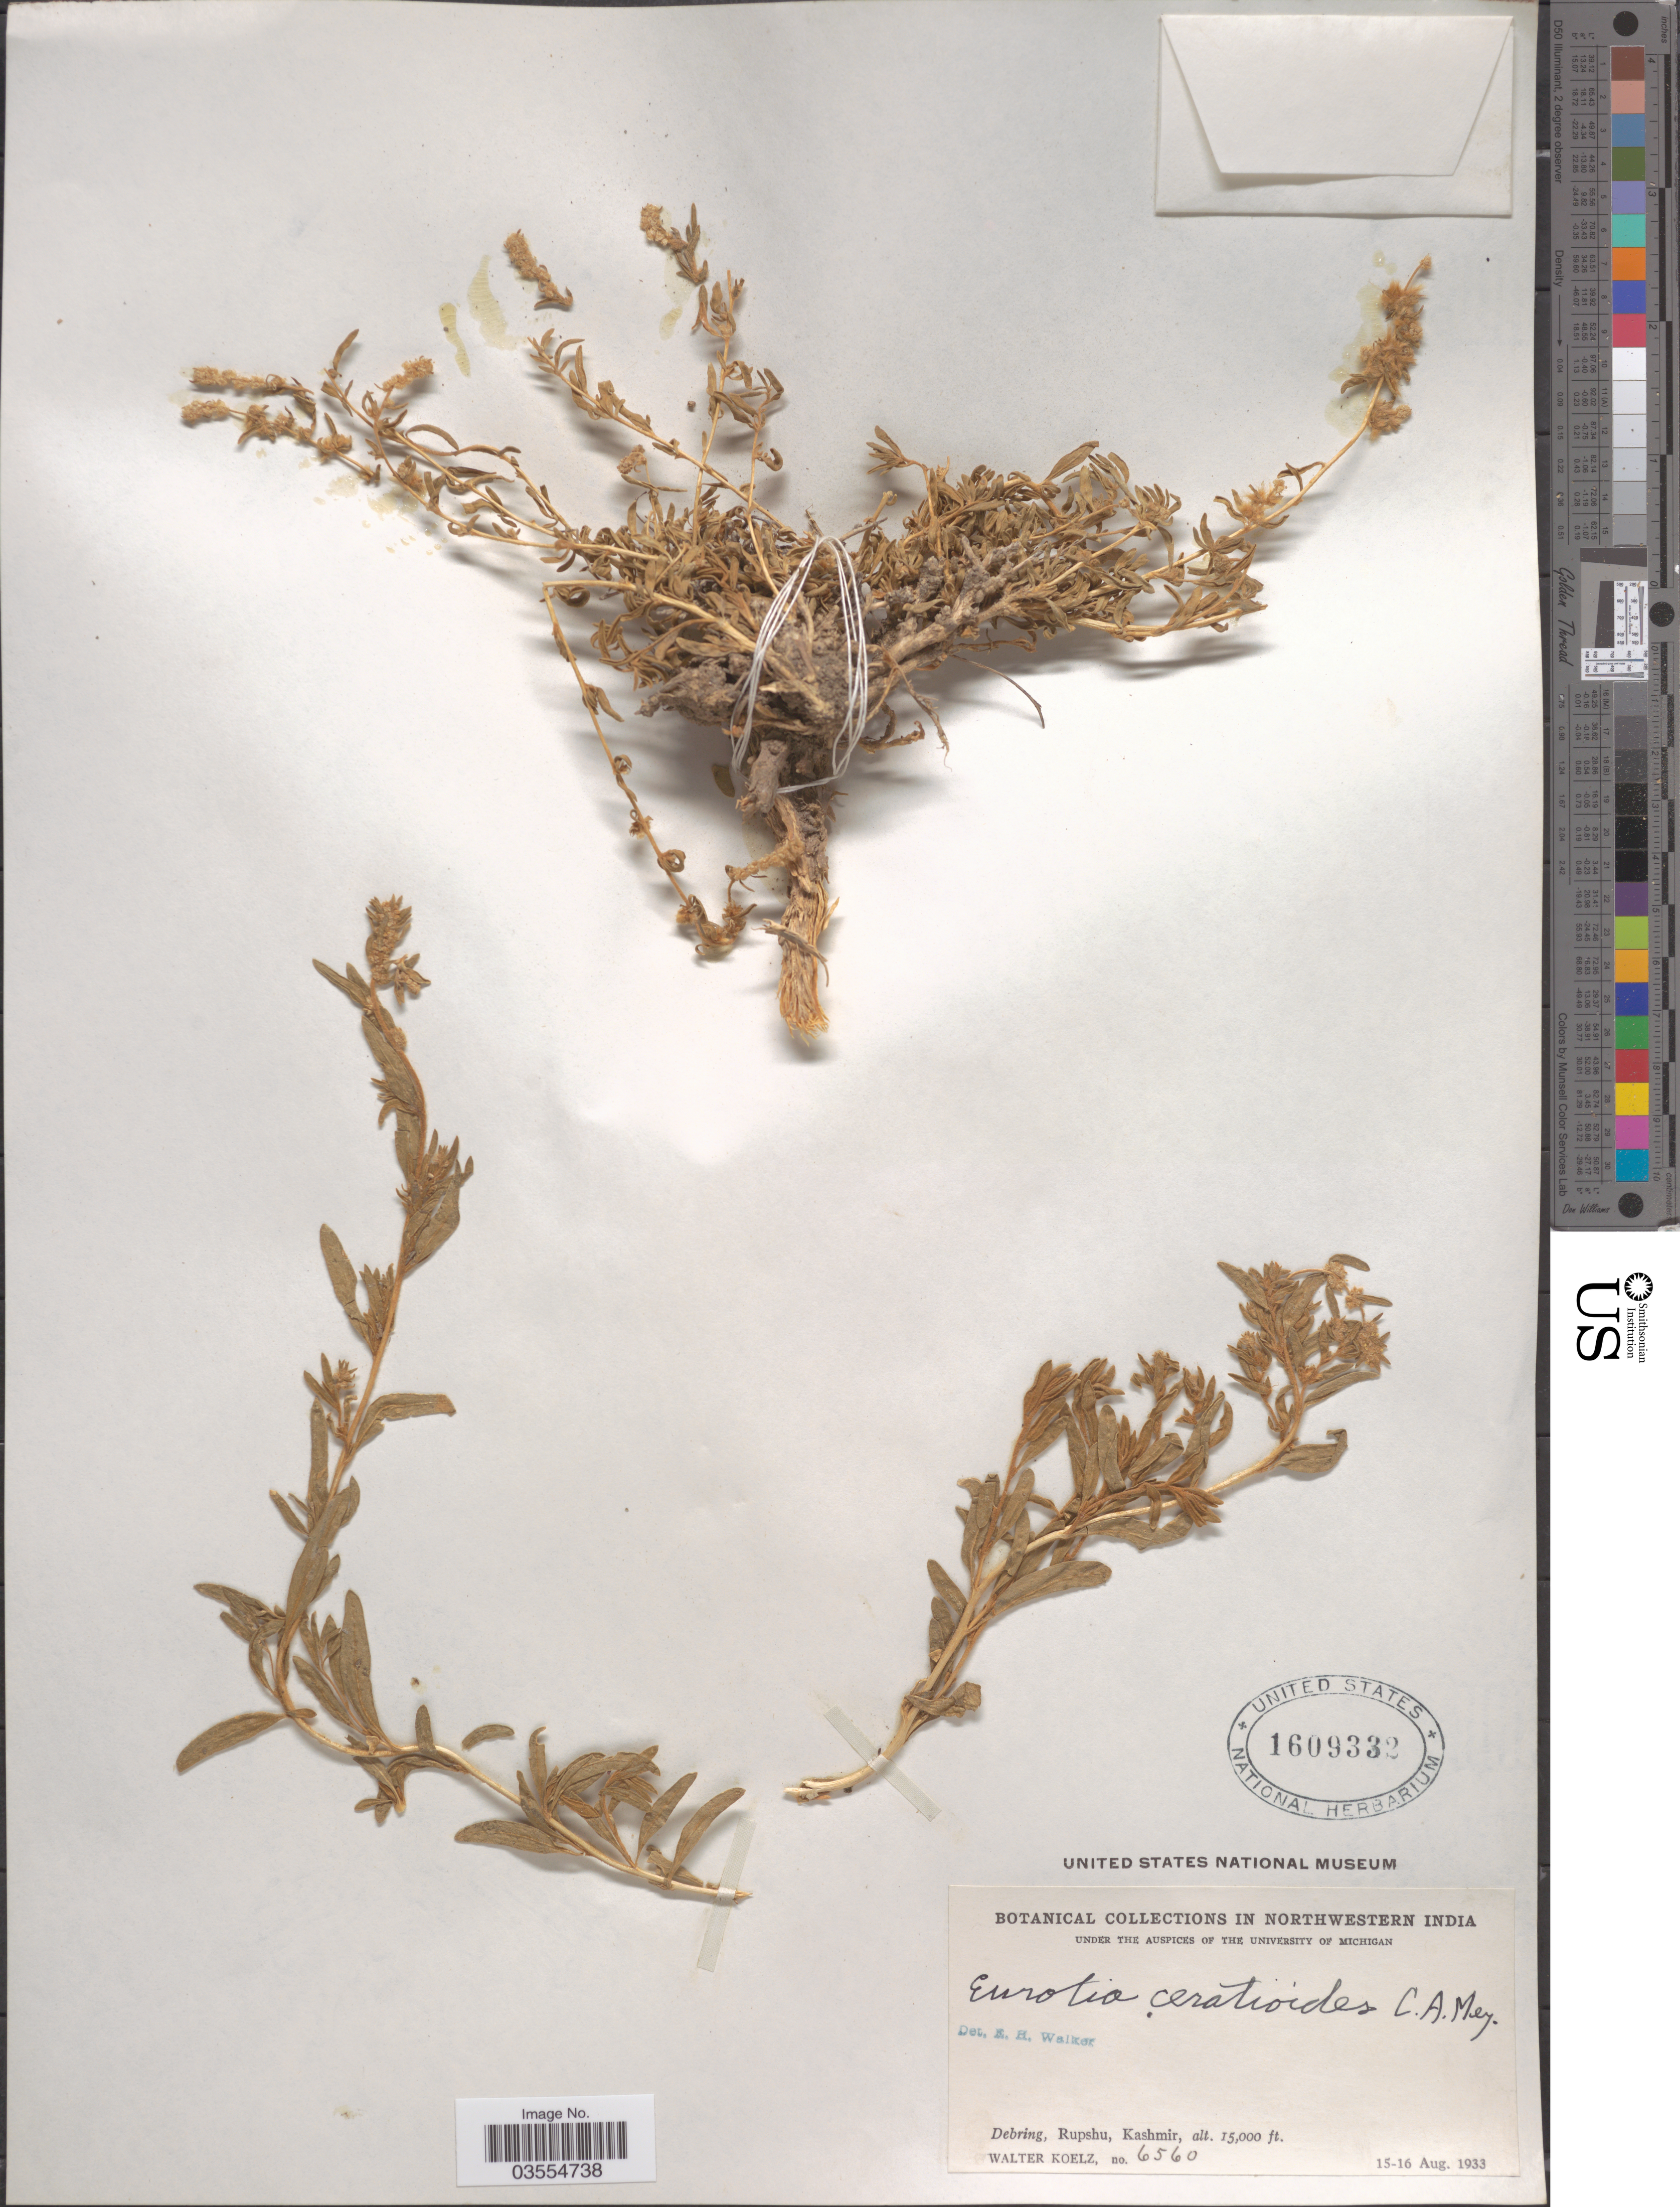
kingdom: Plantae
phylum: Tracheophyta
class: Magnoliopsida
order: Caryophyllales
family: Amaranthaceae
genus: Krascheninnikovia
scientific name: Krascheninnikovia ceratoides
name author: (L.) Gueldenst.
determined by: U.S. National Herbarium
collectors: W. N. Koelz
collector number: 6560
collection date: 1933-08-15/1933-08-16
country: India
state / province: Jammu and Kashmir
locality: Northwestern India. Debring, Rupshu, Kashmir.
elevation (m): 4572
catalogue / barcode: US 1609332